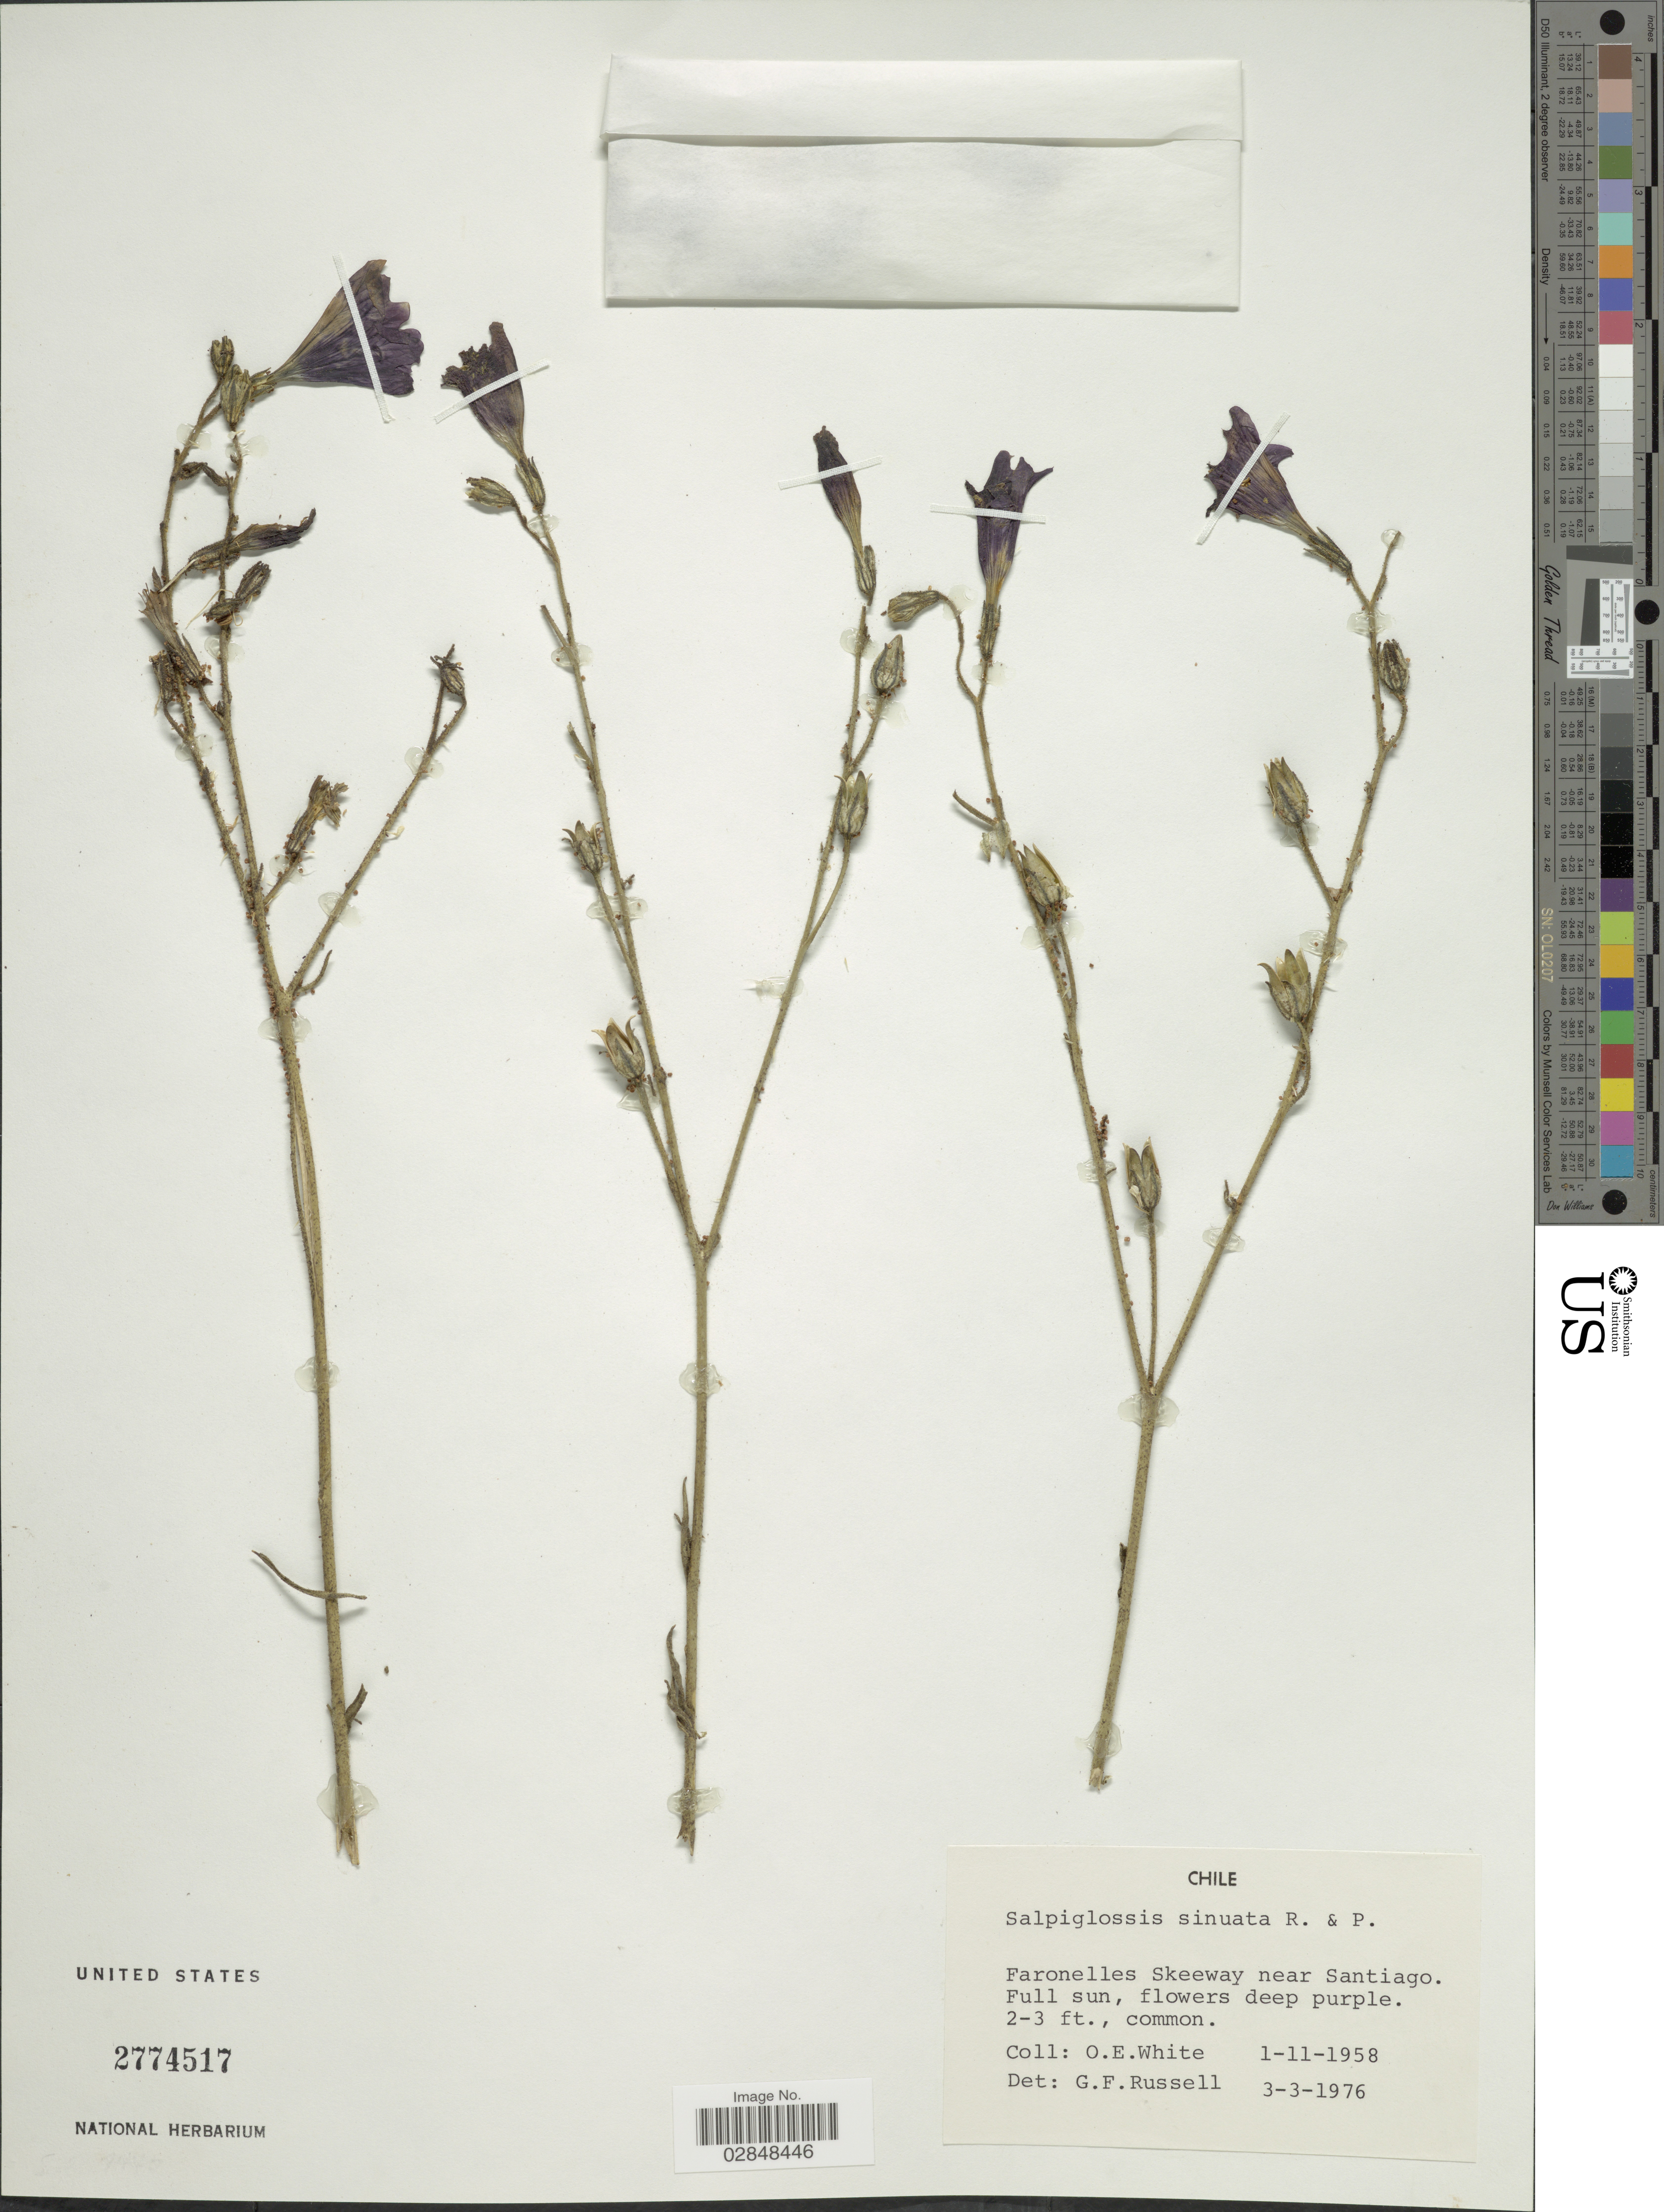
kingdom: Plantae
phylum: Tracheophyta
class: Magnoliopsida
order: Solanales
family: Solanaceae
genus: Salpiglossis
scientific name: Salpiglossis sinuata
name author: Ruiz & Pav.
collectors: O. E. White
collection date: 1958-11-01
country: Chile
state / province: Región Metropolitana (RM)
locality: Faronelles Skeeway near Santiago.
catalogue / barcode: US 2774517